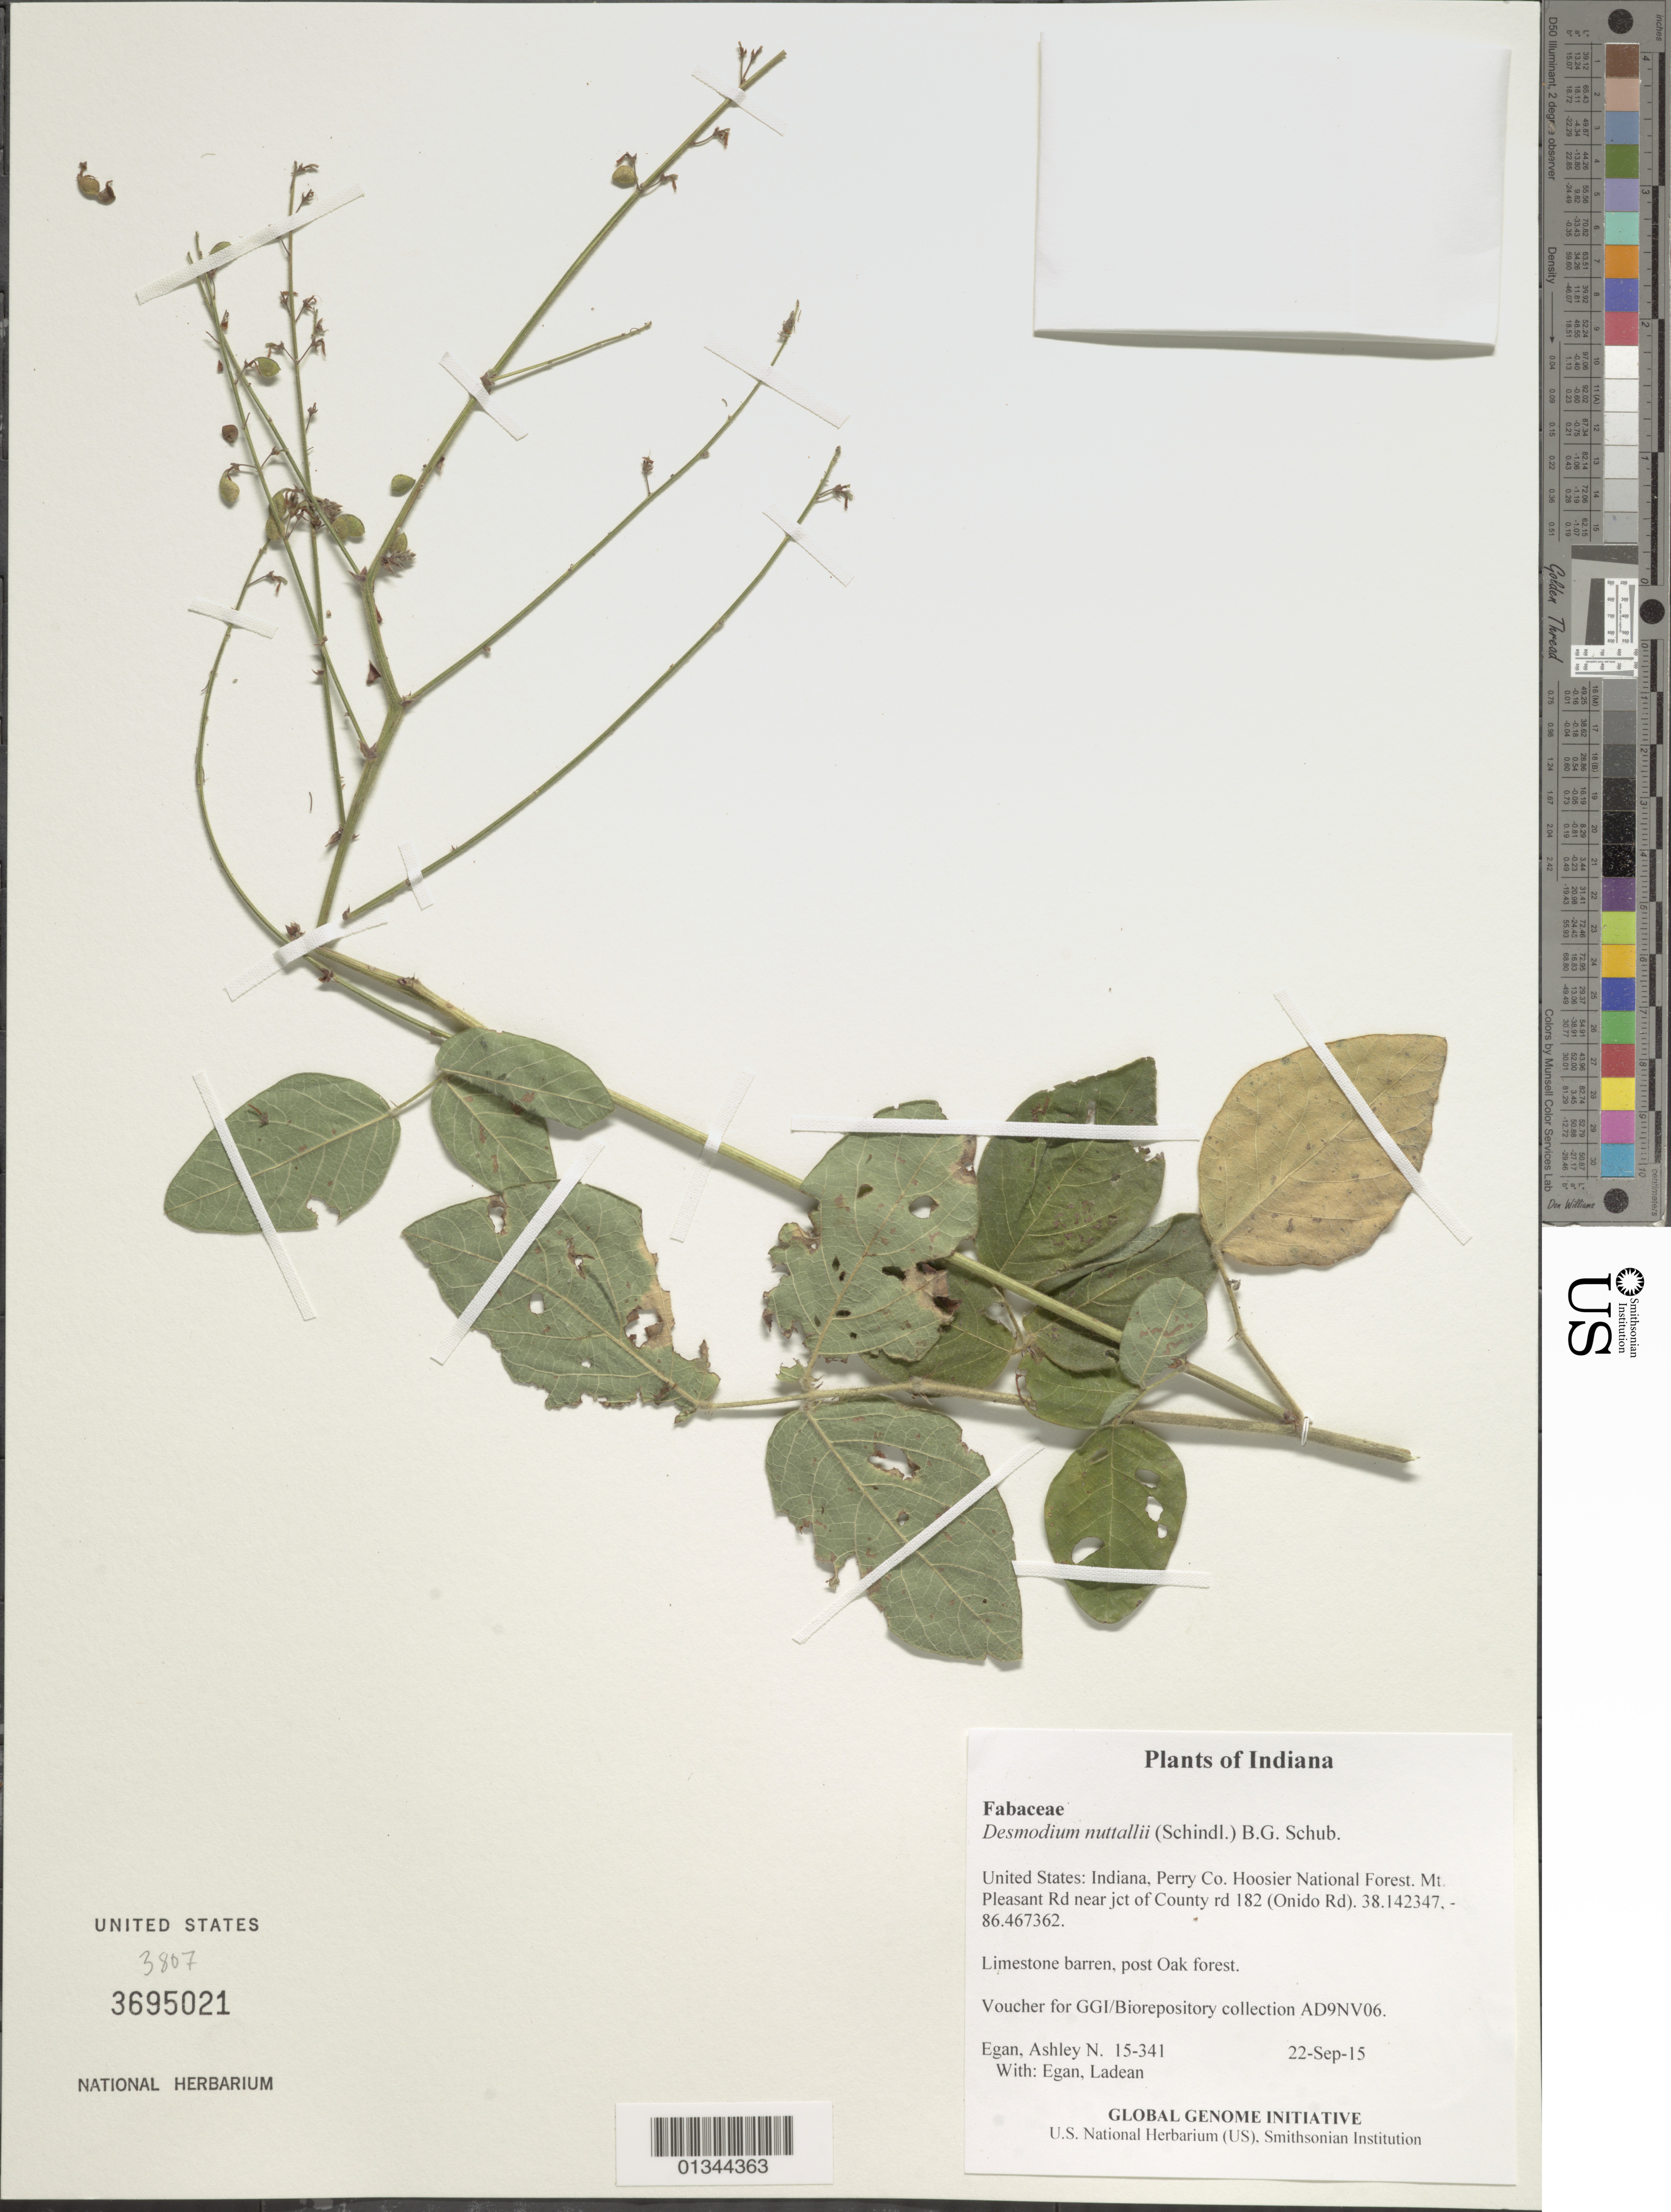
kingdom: Plantae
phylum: Tracheophyta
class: Magnoliopsida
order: Fabales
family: Fabaceae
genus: Desmodium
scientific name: Desmodium nuttallii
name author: (Schindl.) B.G. Schub.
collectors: A. N. Egan & L. Egan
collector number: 15-341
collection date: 2015-09-22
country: United States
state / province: Indiana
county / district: Perry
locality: Hoosier National Forest. Mt. Pleasant Rd near jct of County rd 182 (Onido Rd).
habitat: Limestone barren, post Oak forest.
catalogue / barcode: US 3695021